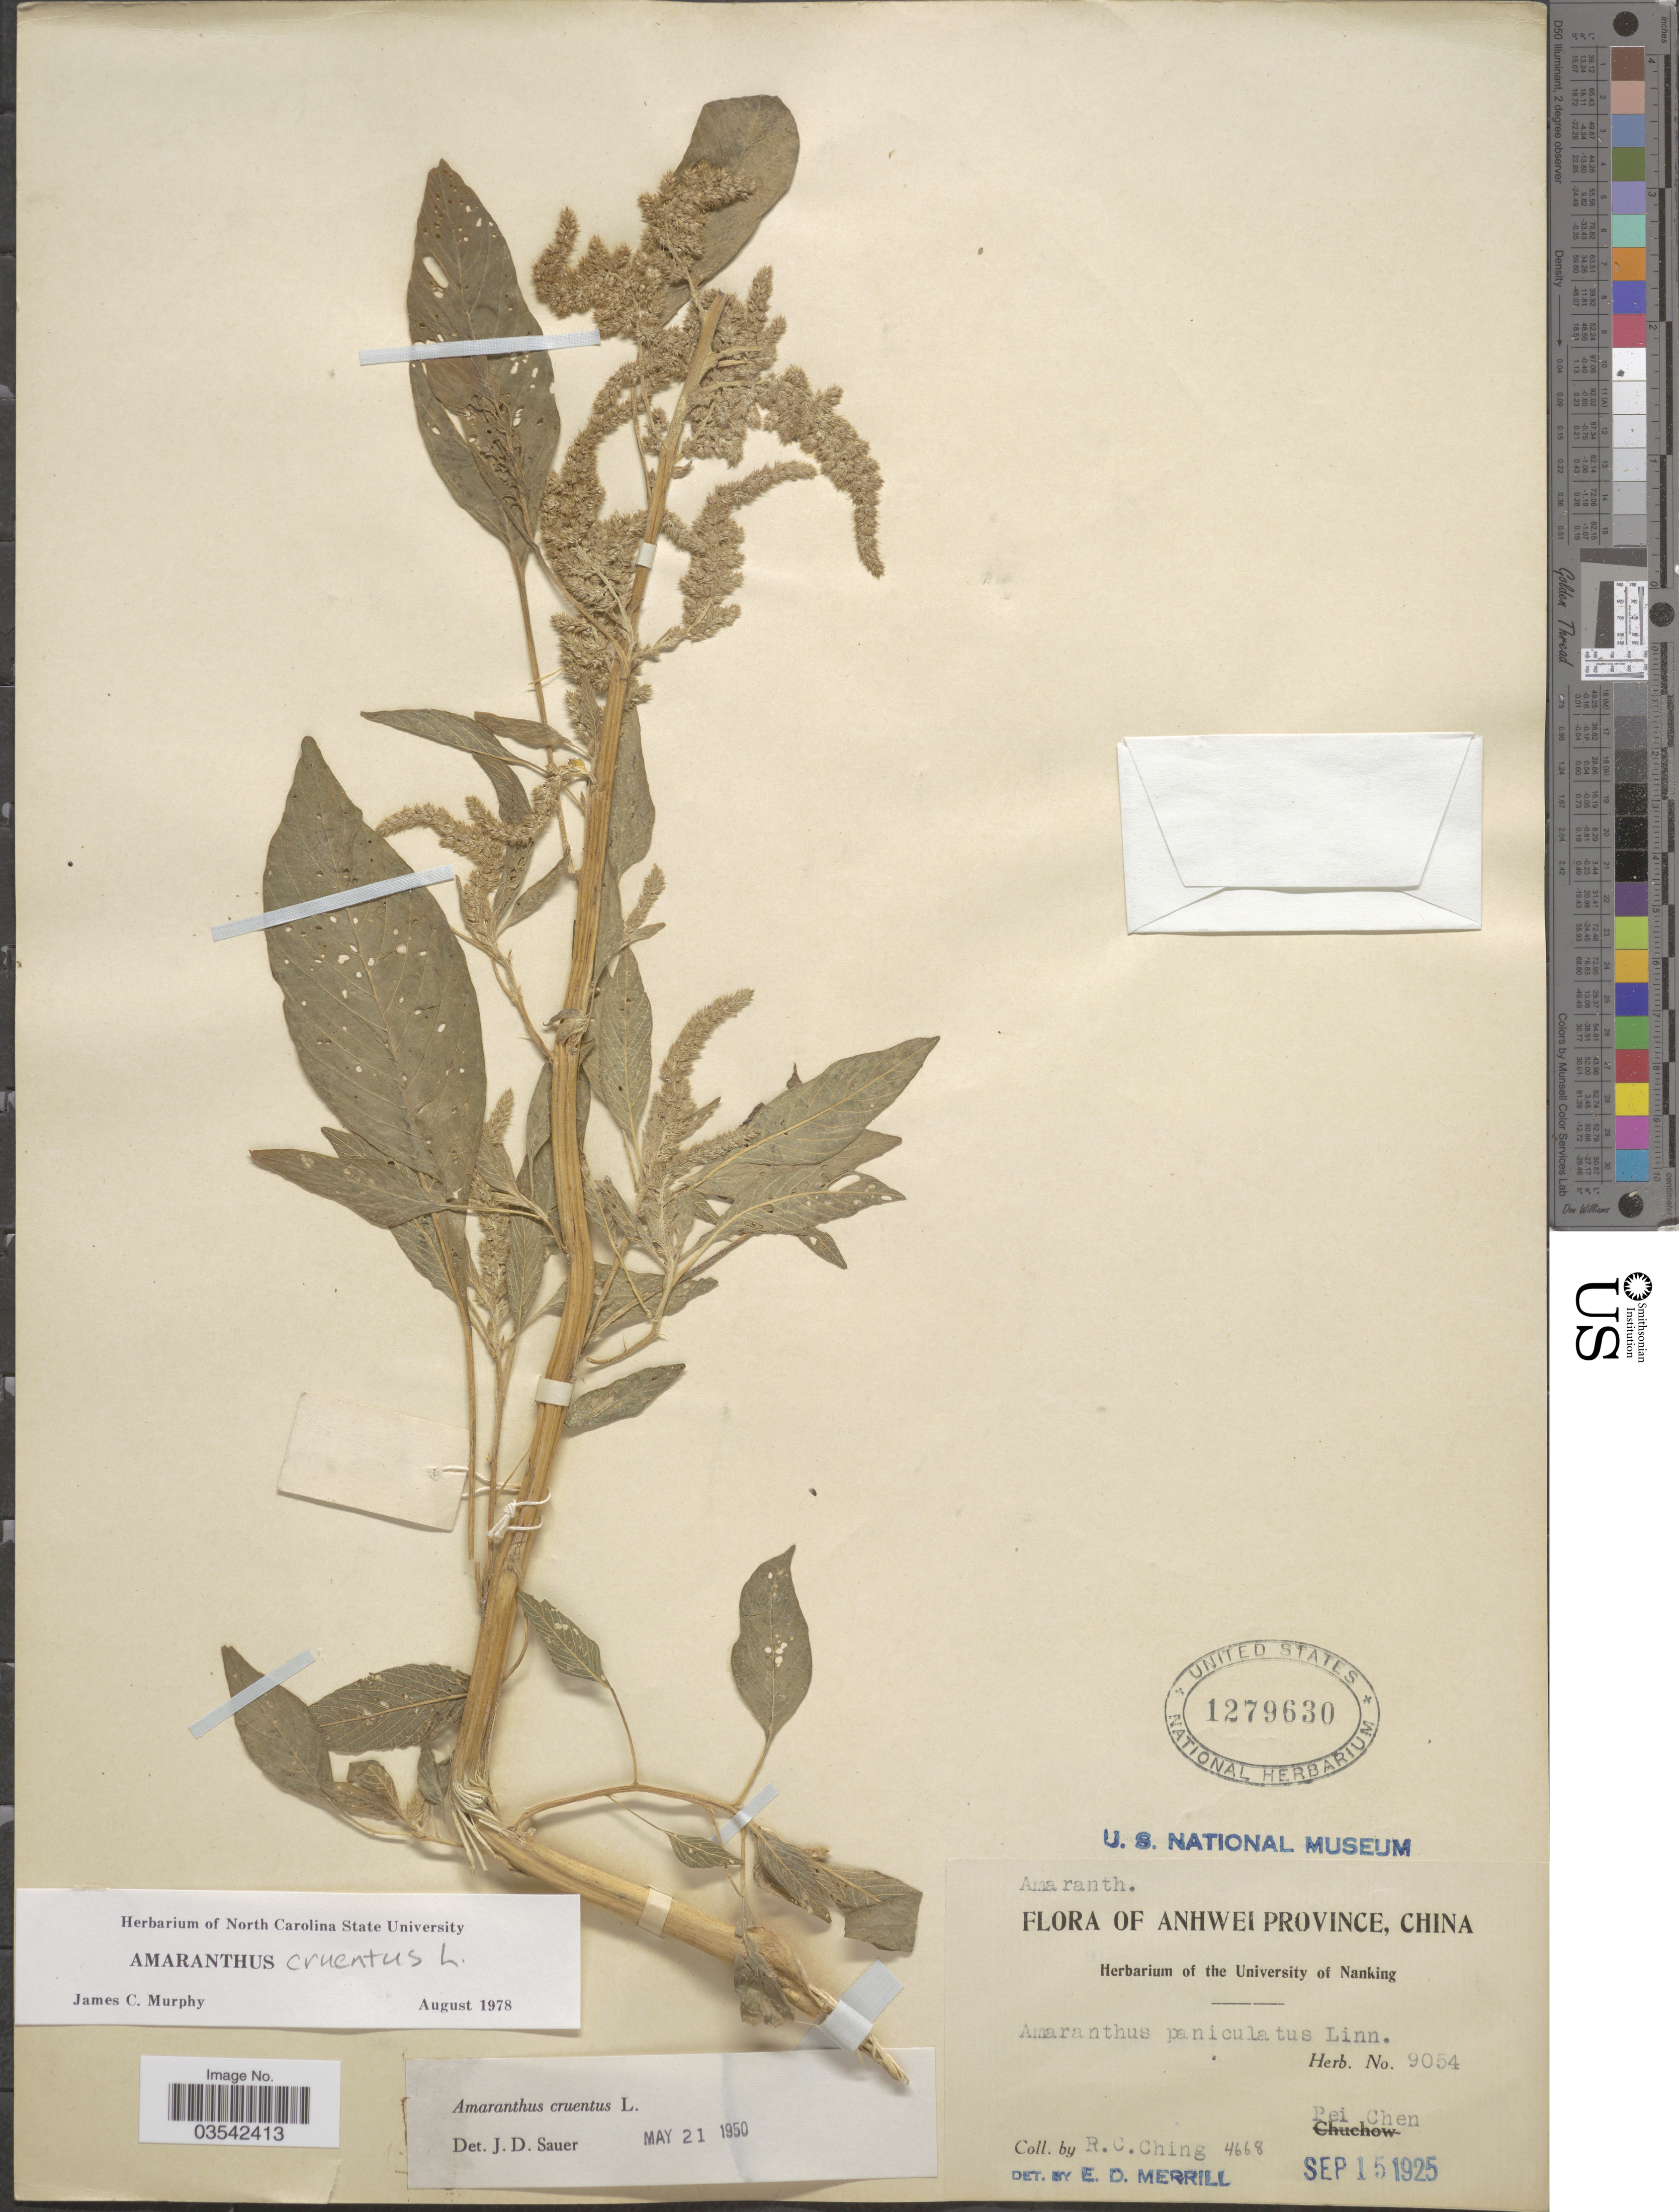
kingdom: Plantae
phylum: Tracheophyta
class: Magnoliopsida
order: Caryophyllales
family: Amaranthaceae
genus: Amaranthus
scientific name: Amaranthus cruentus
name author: L.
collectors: R. C. Ching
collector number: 4668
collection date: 1925-09-15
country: China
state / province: Anhui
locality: Anhwei Province. Pei Chen.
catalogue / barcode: US 1279630